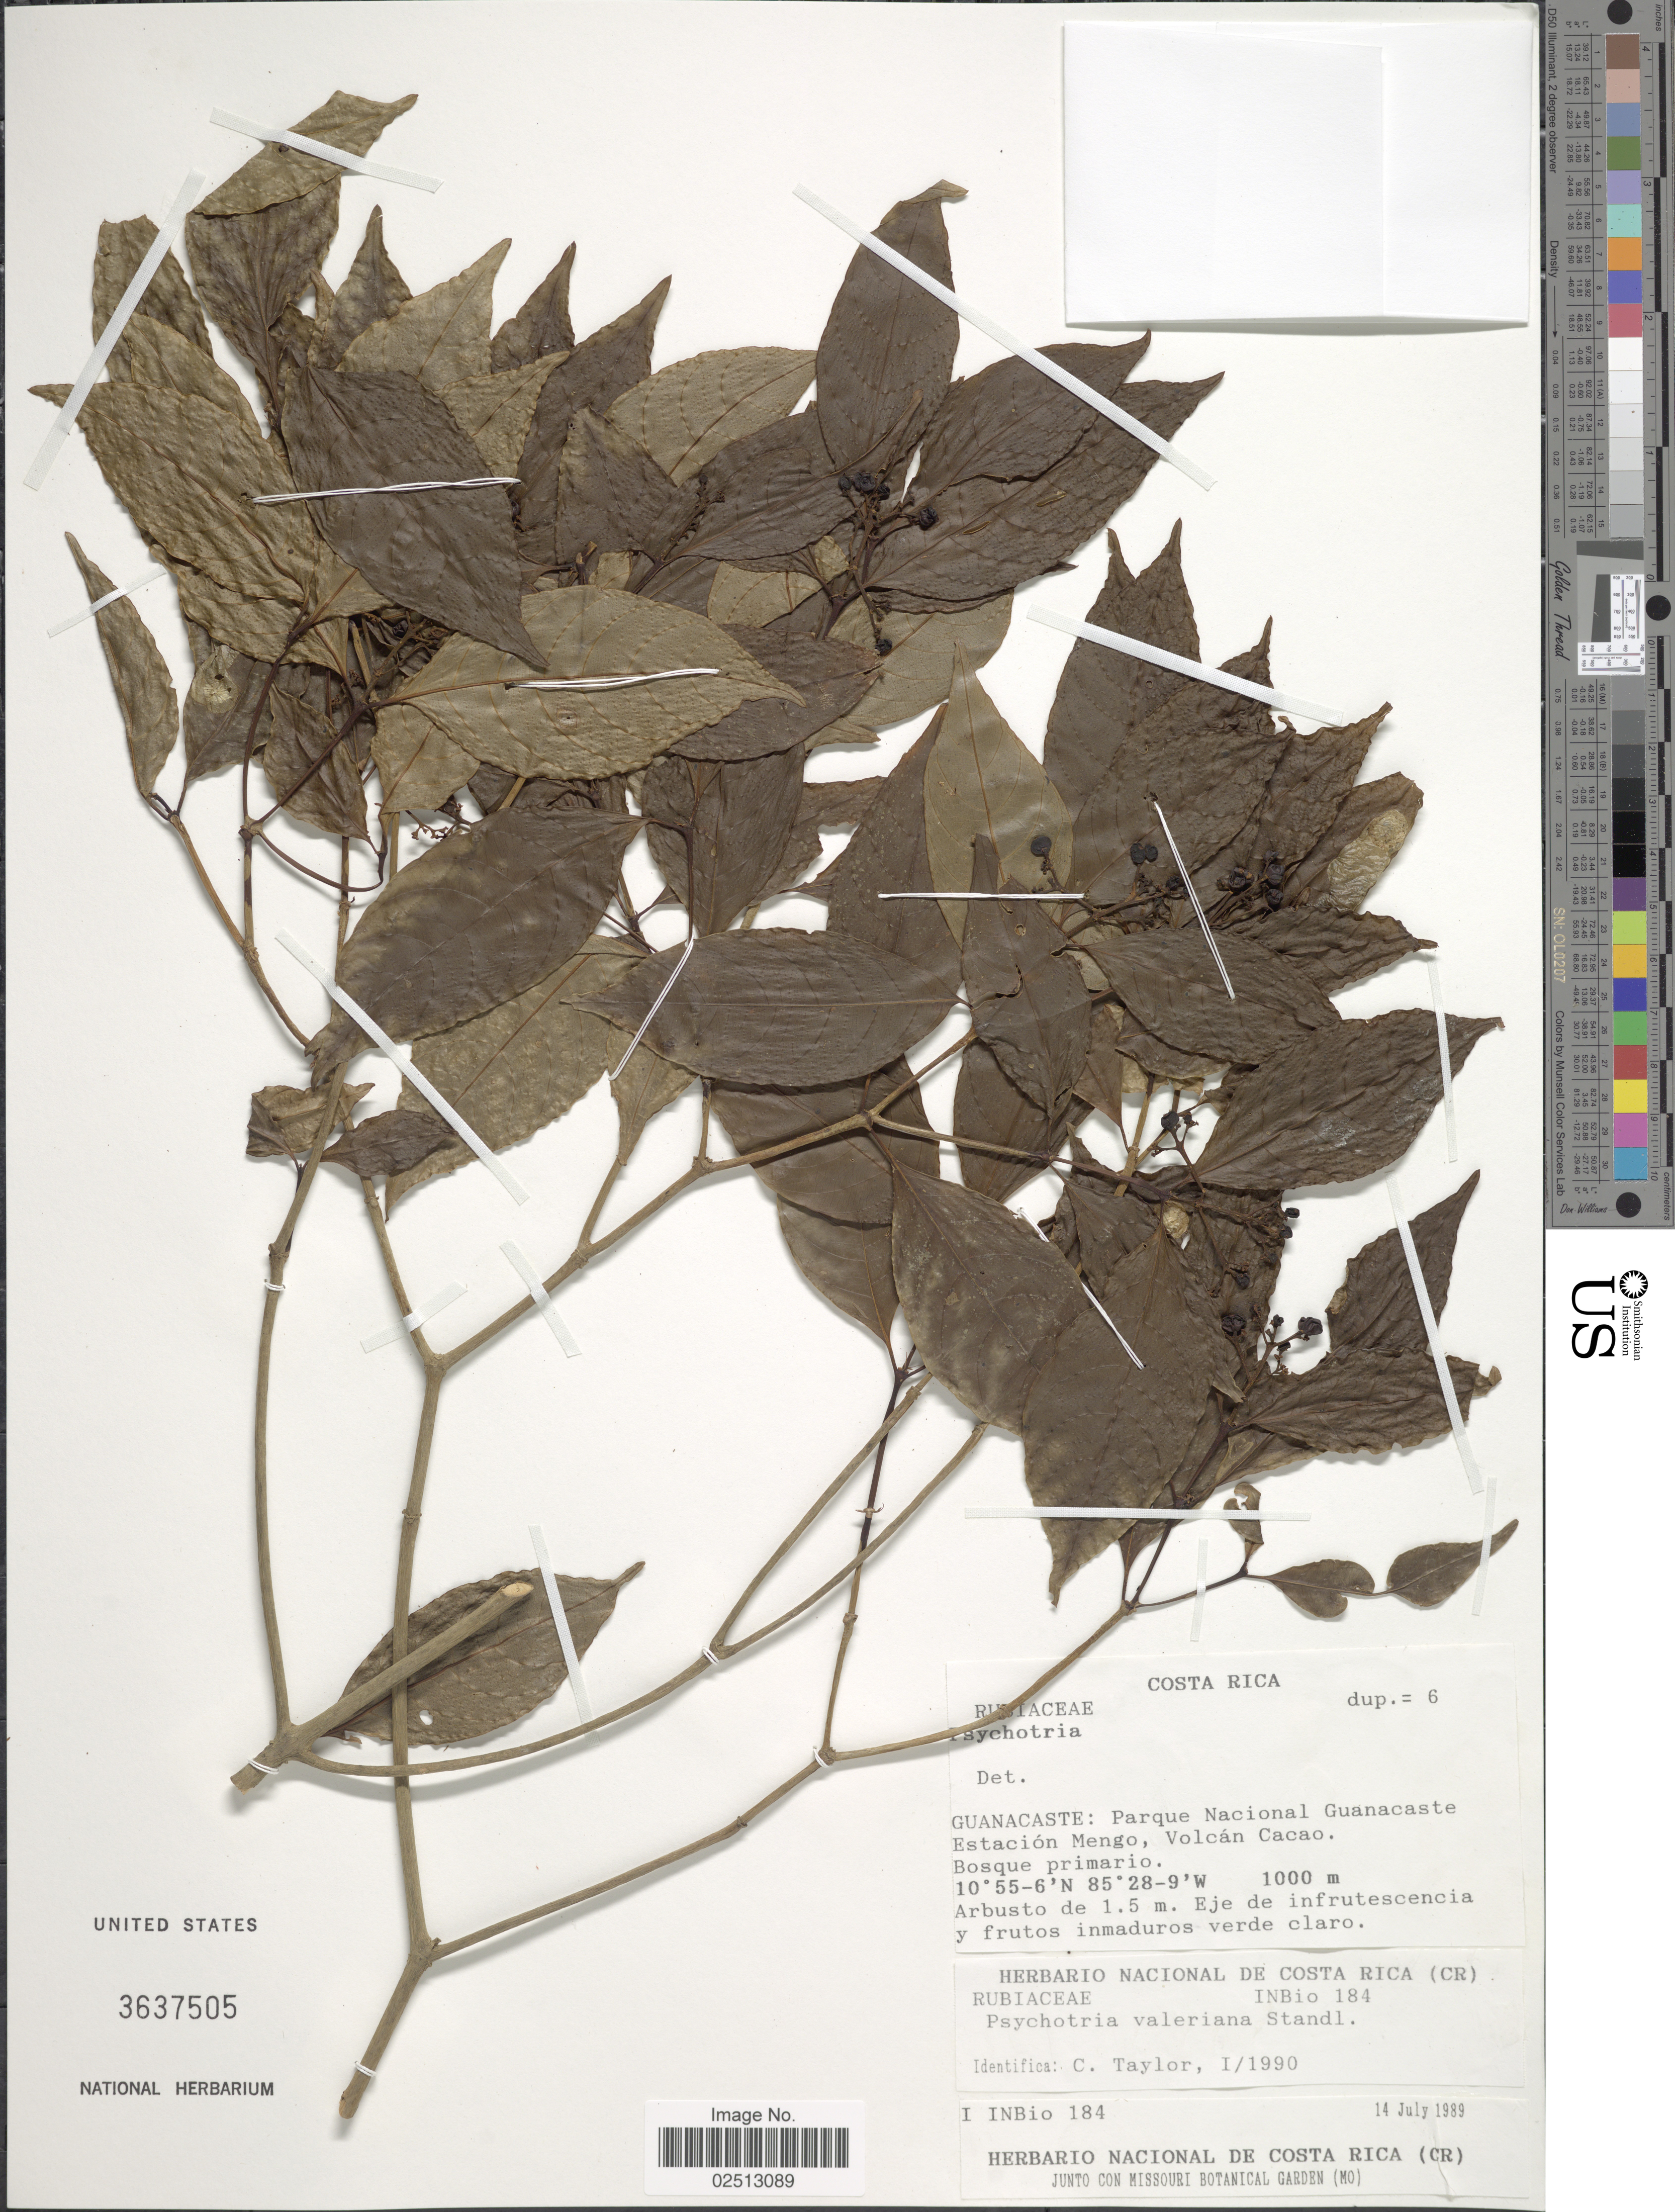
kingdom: Plantae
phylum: Tracheophyta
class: Magnoliopsida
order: Gentianales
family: Rubiaceae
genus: Psychotria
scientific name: Psychotria valeriana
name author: Standl.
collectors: Museo Nacional de Costa Rica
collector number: INBio 184?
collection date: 1989-07-14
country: Costa Rica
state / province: Guanacaste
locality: Guanacaste: Parque Nacional Guancaste Estacion Mengo, Volcan Cacao.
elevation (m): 1000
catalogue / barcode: US 3637505